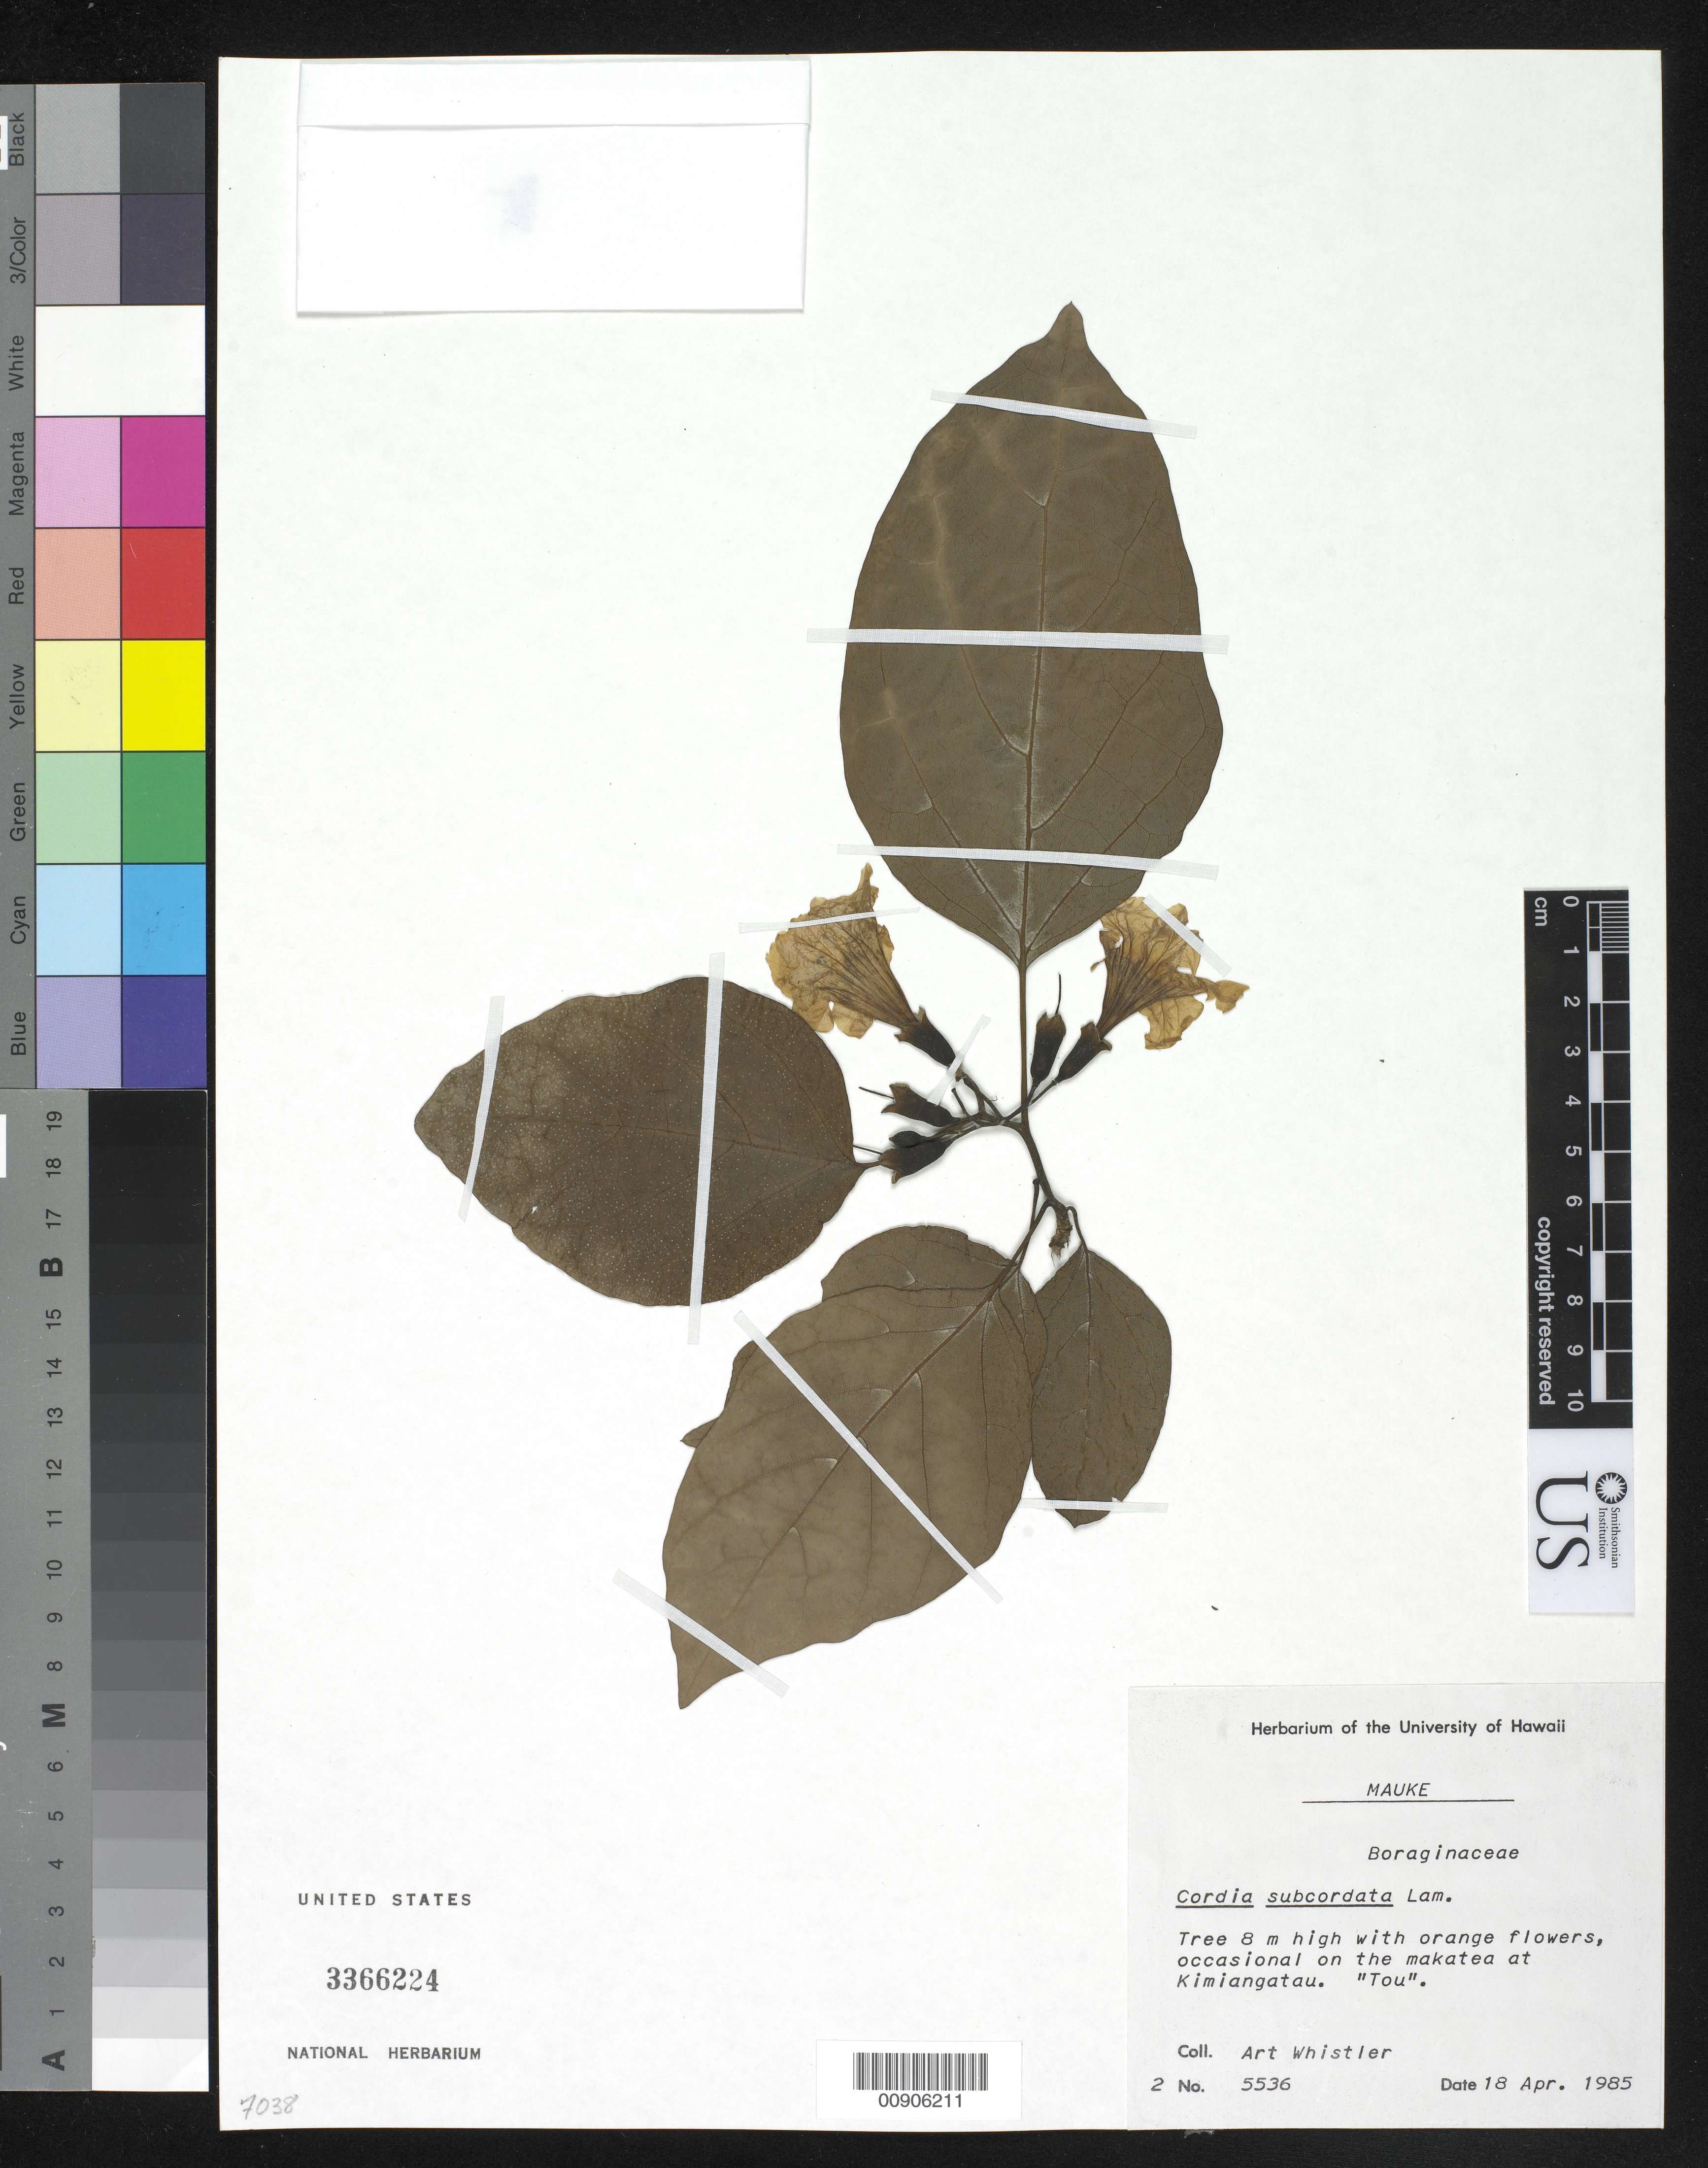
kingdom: Plantae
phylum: Tracheophyta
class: Magnoliopsida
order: Boraginales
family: Cordiaceae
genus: Cordia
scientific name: Cordia subcordata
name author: Lam.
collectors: A. Whistler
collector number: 5536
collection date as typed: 18 Apr 1985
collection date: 1985-04-18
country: Cook Islands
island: Mauke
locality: occasional on the makatea at K imiangatau.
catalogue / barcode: US 3366224